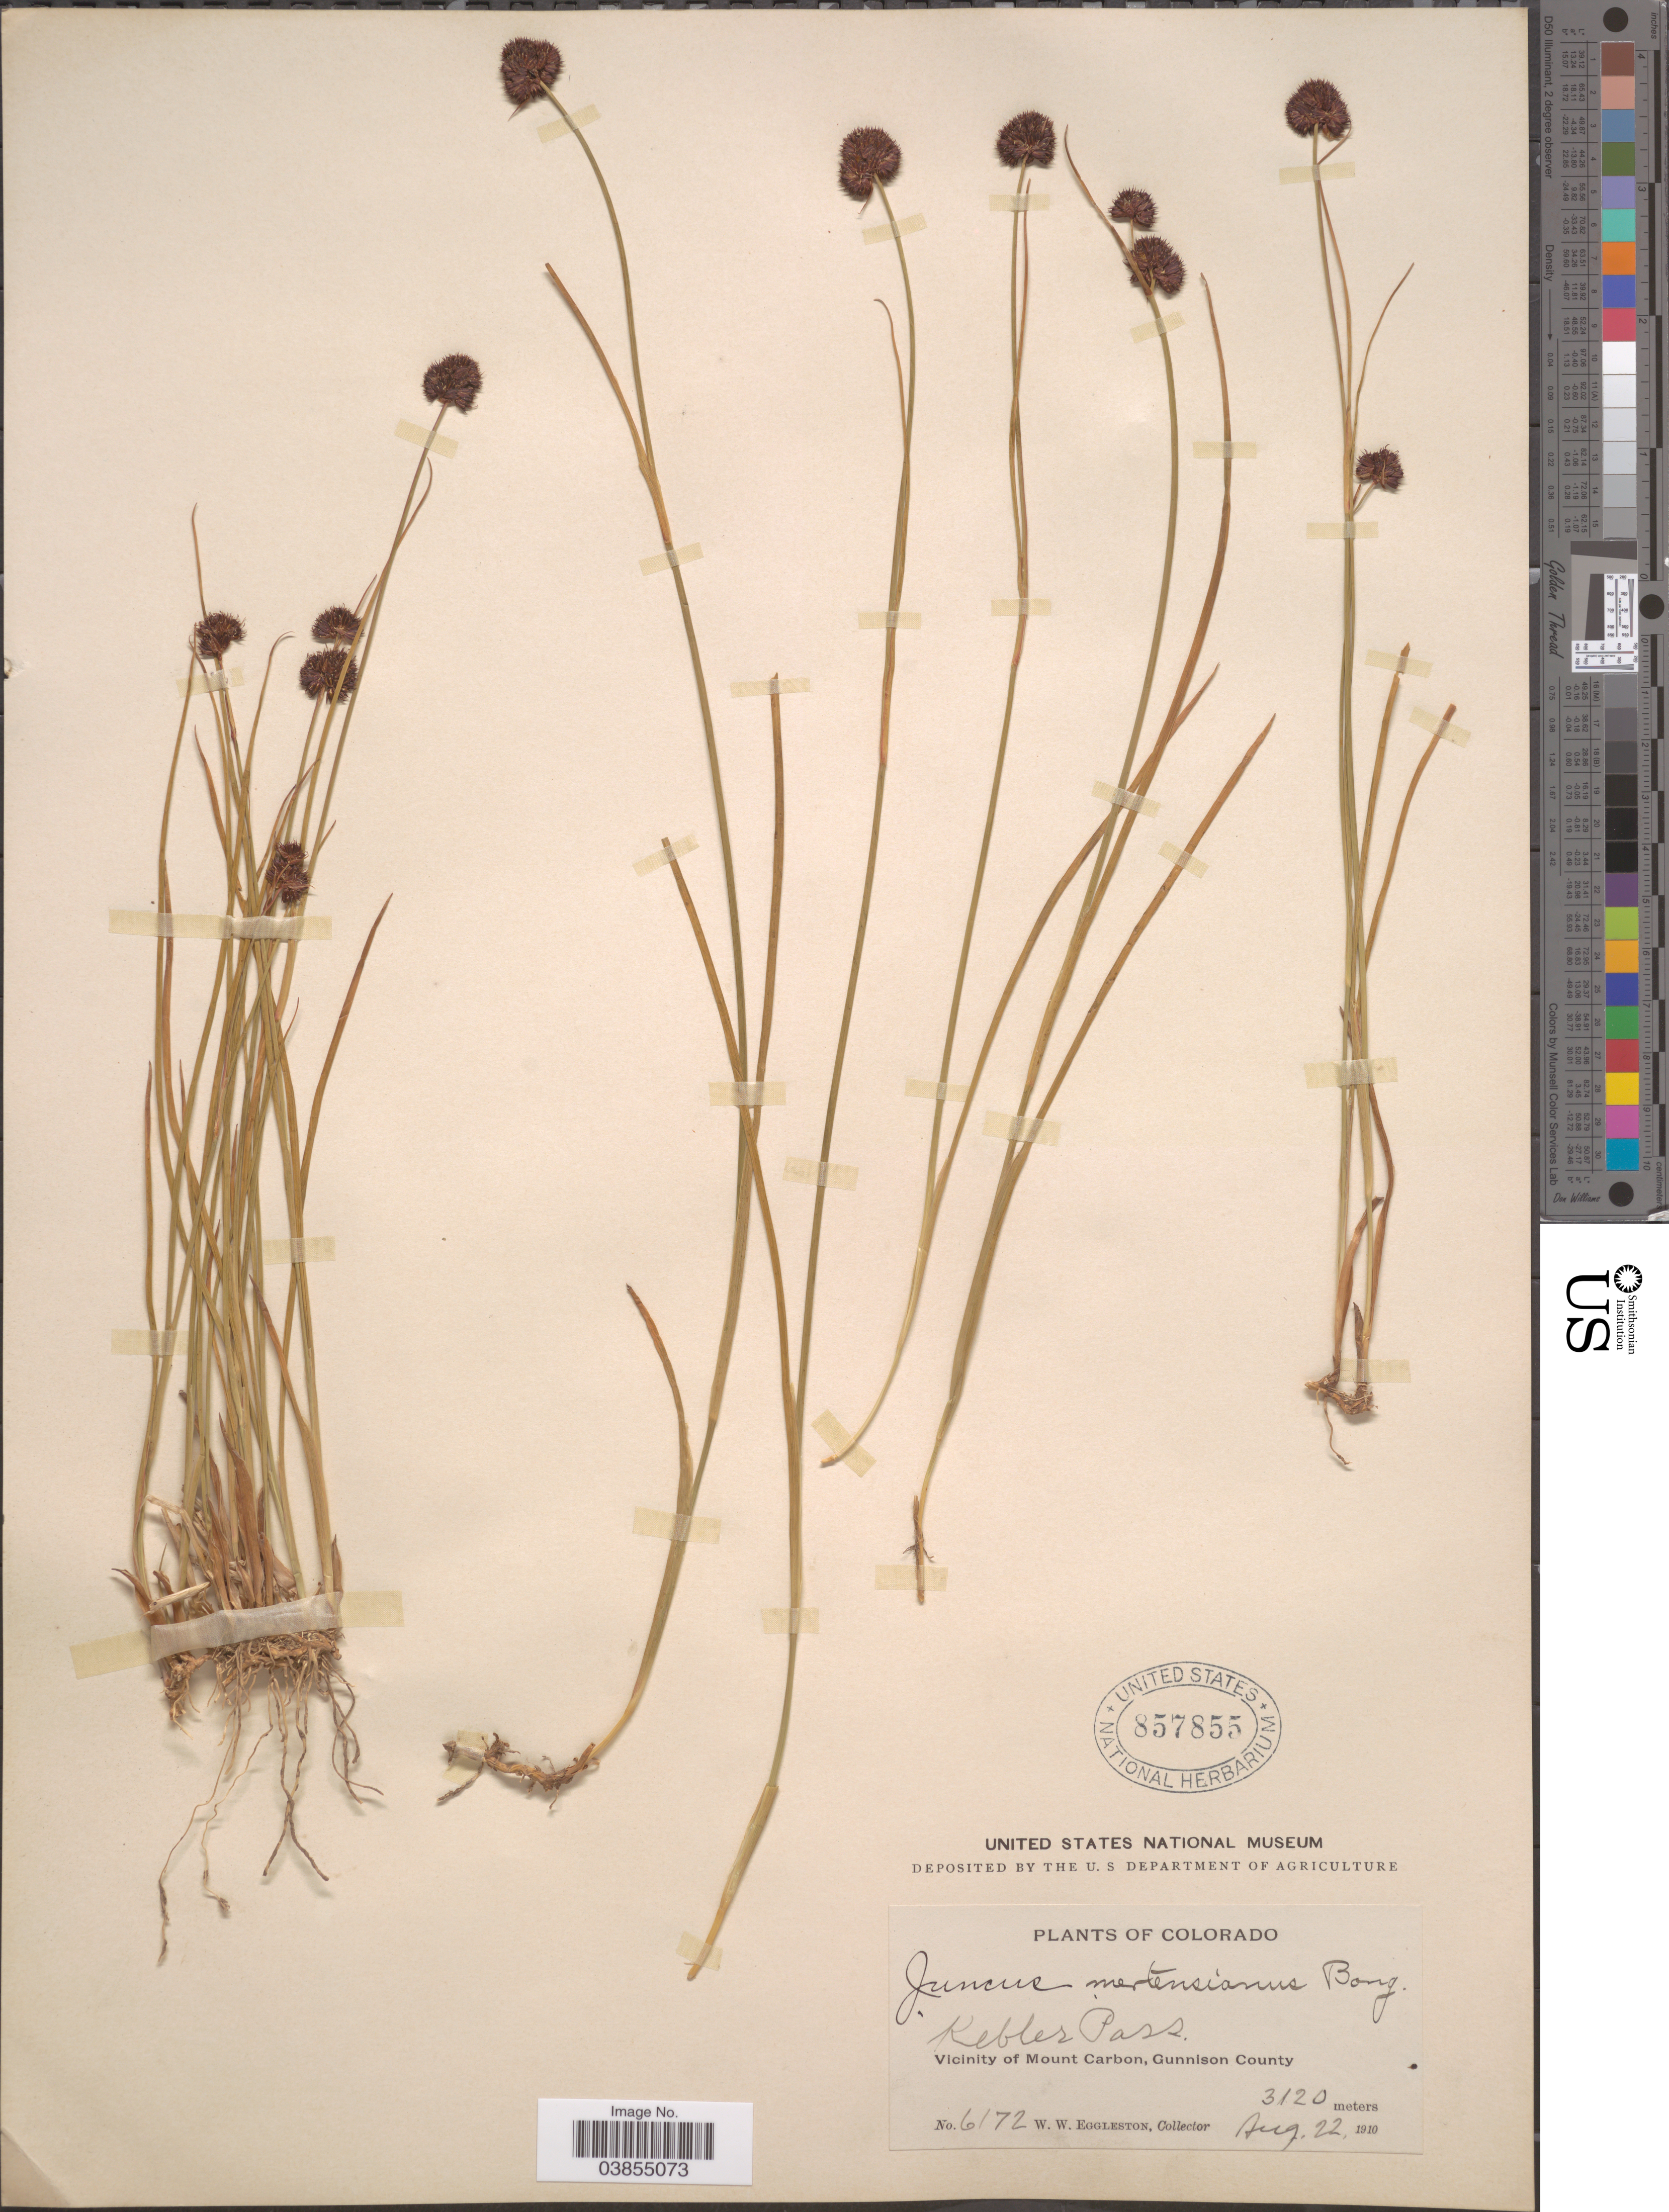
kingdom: Plantae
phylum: Tracheophyta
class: Liliopsida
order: Poales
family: Juncaceae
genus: Juncus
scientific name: Juncus mertensianus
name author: Bong.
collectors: W. W. Eggleston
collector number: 6172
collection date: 1910-08-22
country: United States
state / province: Colorado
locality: Kebler Pass, Vicinity of Mount Carbon, Gunnison County.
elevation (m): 3120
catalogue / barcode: US 857855